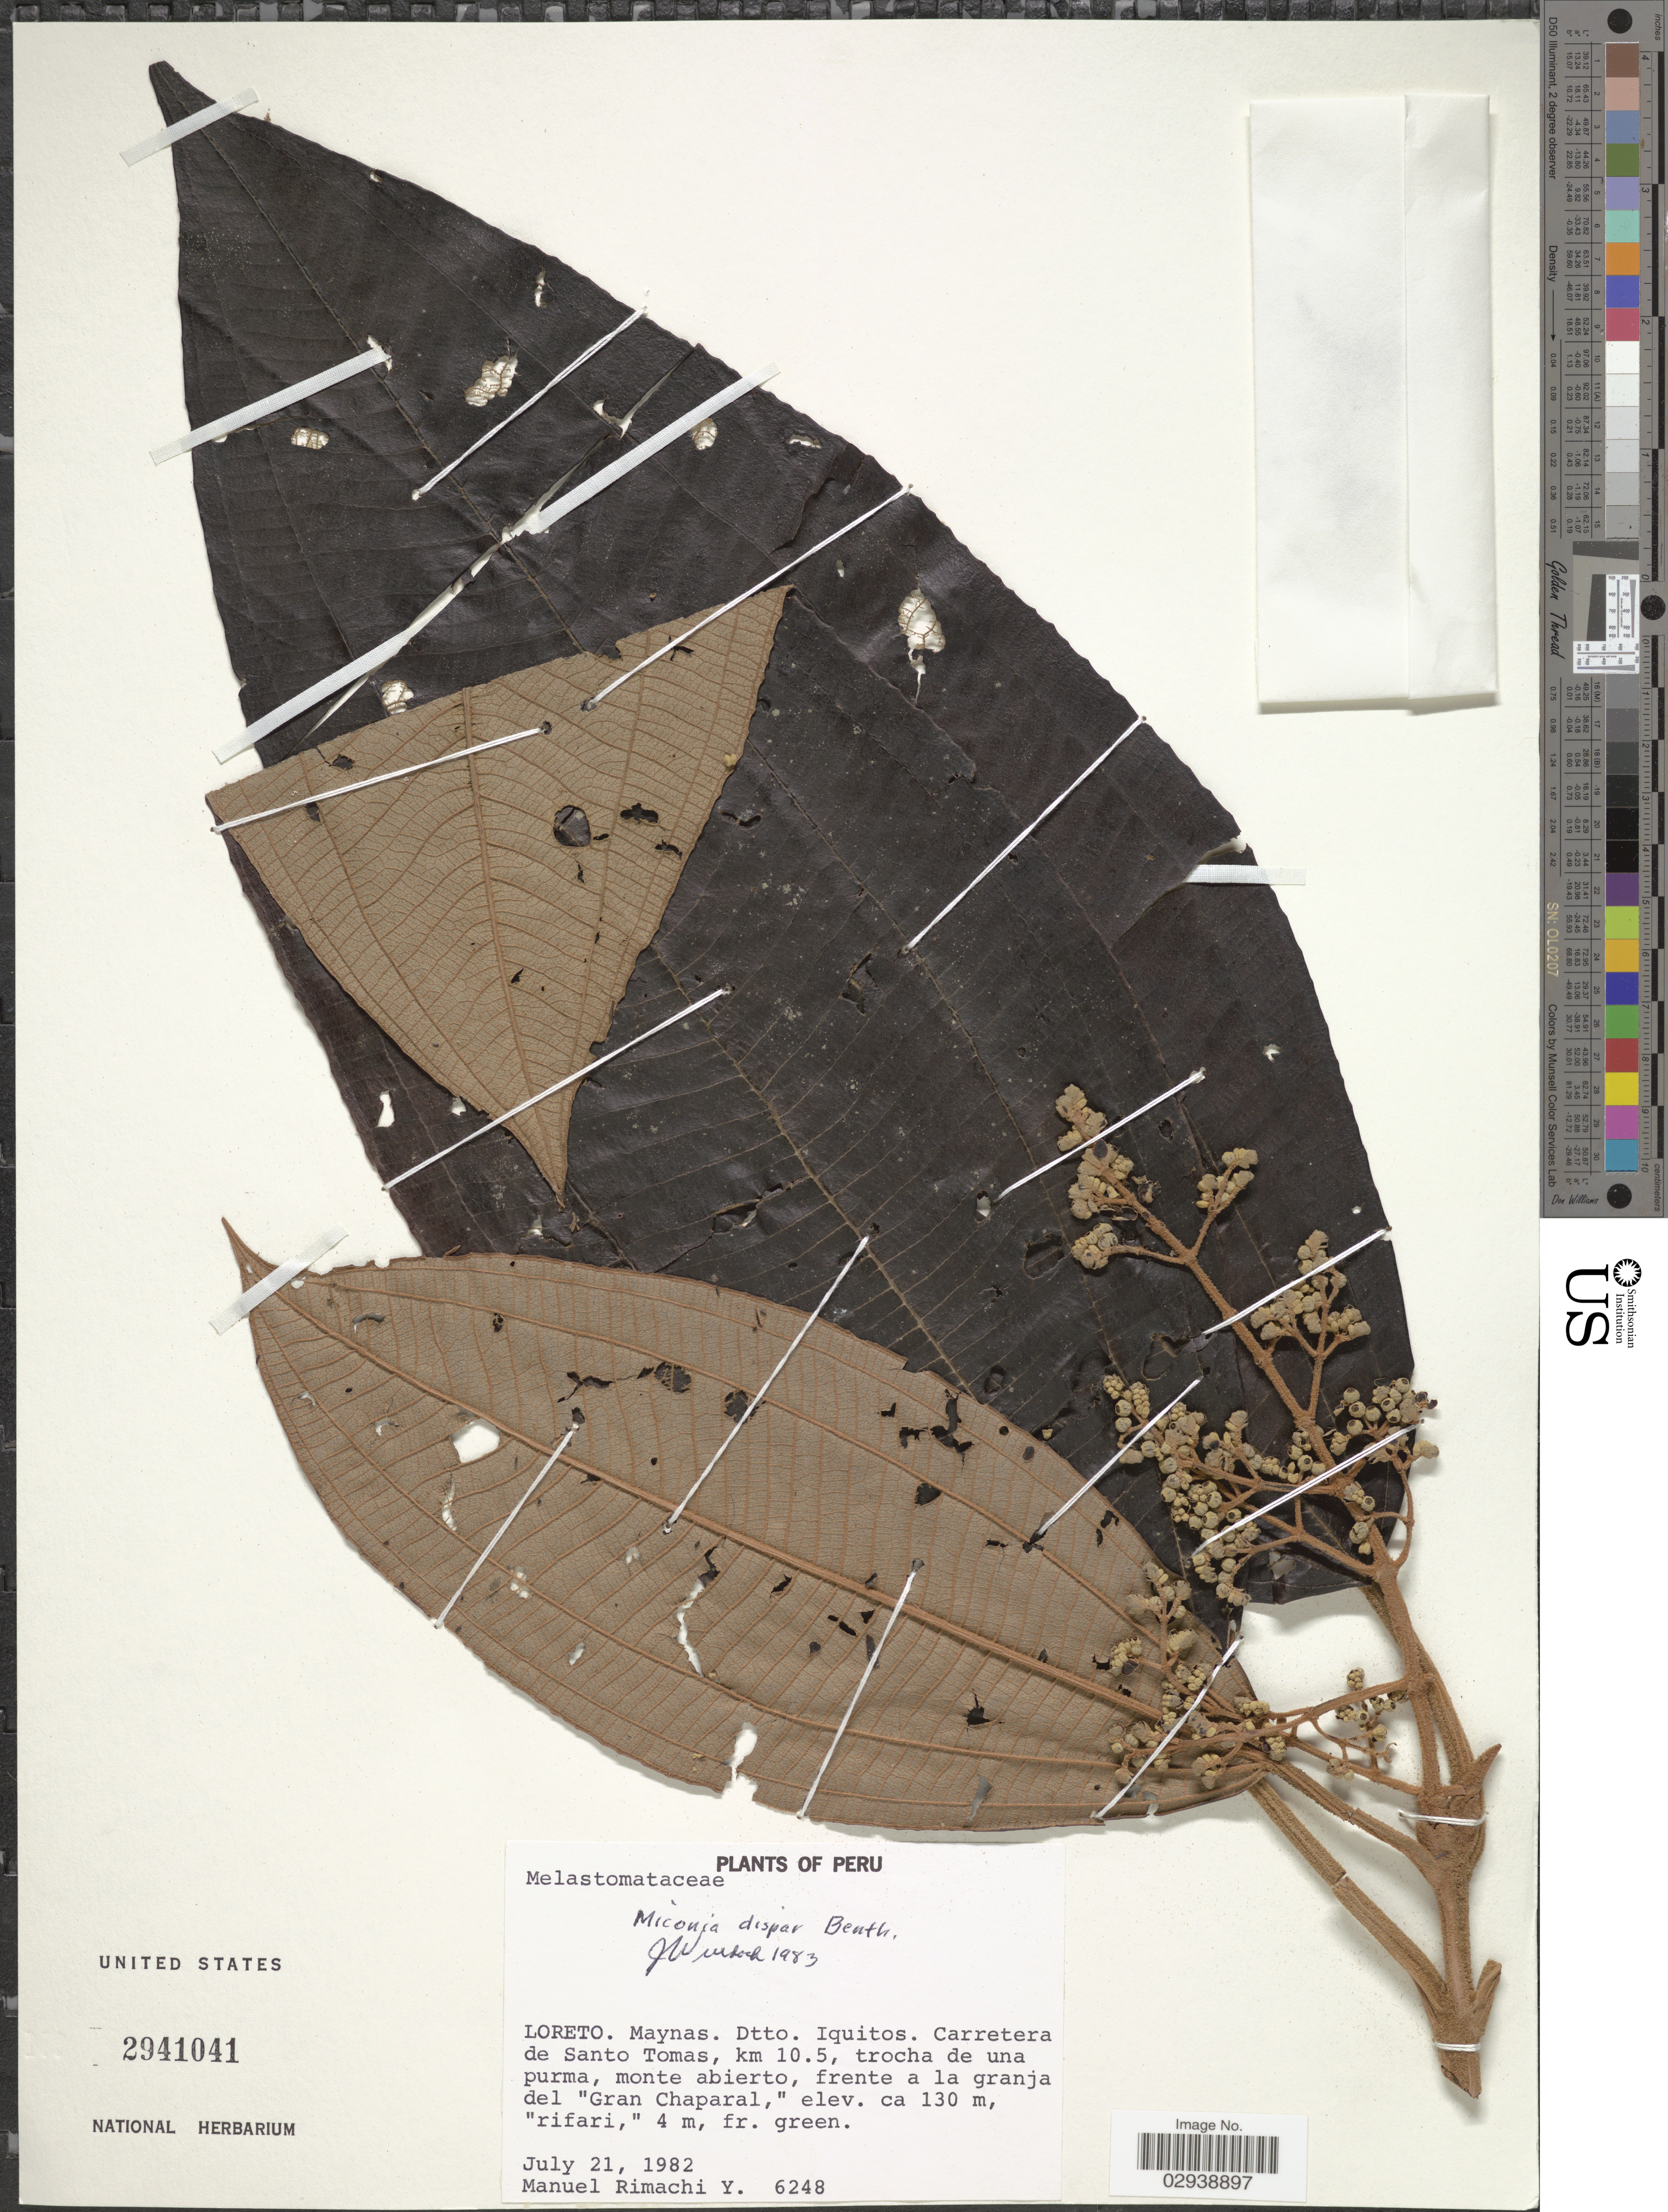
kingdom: Plantae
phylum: Tracheophyta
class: Magnoliopsida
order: Myrtales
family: Melastomataceae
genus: Miconia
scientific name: Miconia dispar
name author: Benth.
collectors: M. Rimachi Y.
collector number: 6248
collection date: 1982-07-21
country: Peru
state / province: Loreto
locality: Maynas: Dtto. Iquitos, Carreters de Santo Tomas, km 10.5, trocha de una purma, monte abierto, frente a la granja del "Gran Chaparal".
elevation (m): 130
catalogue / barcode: US 2941041